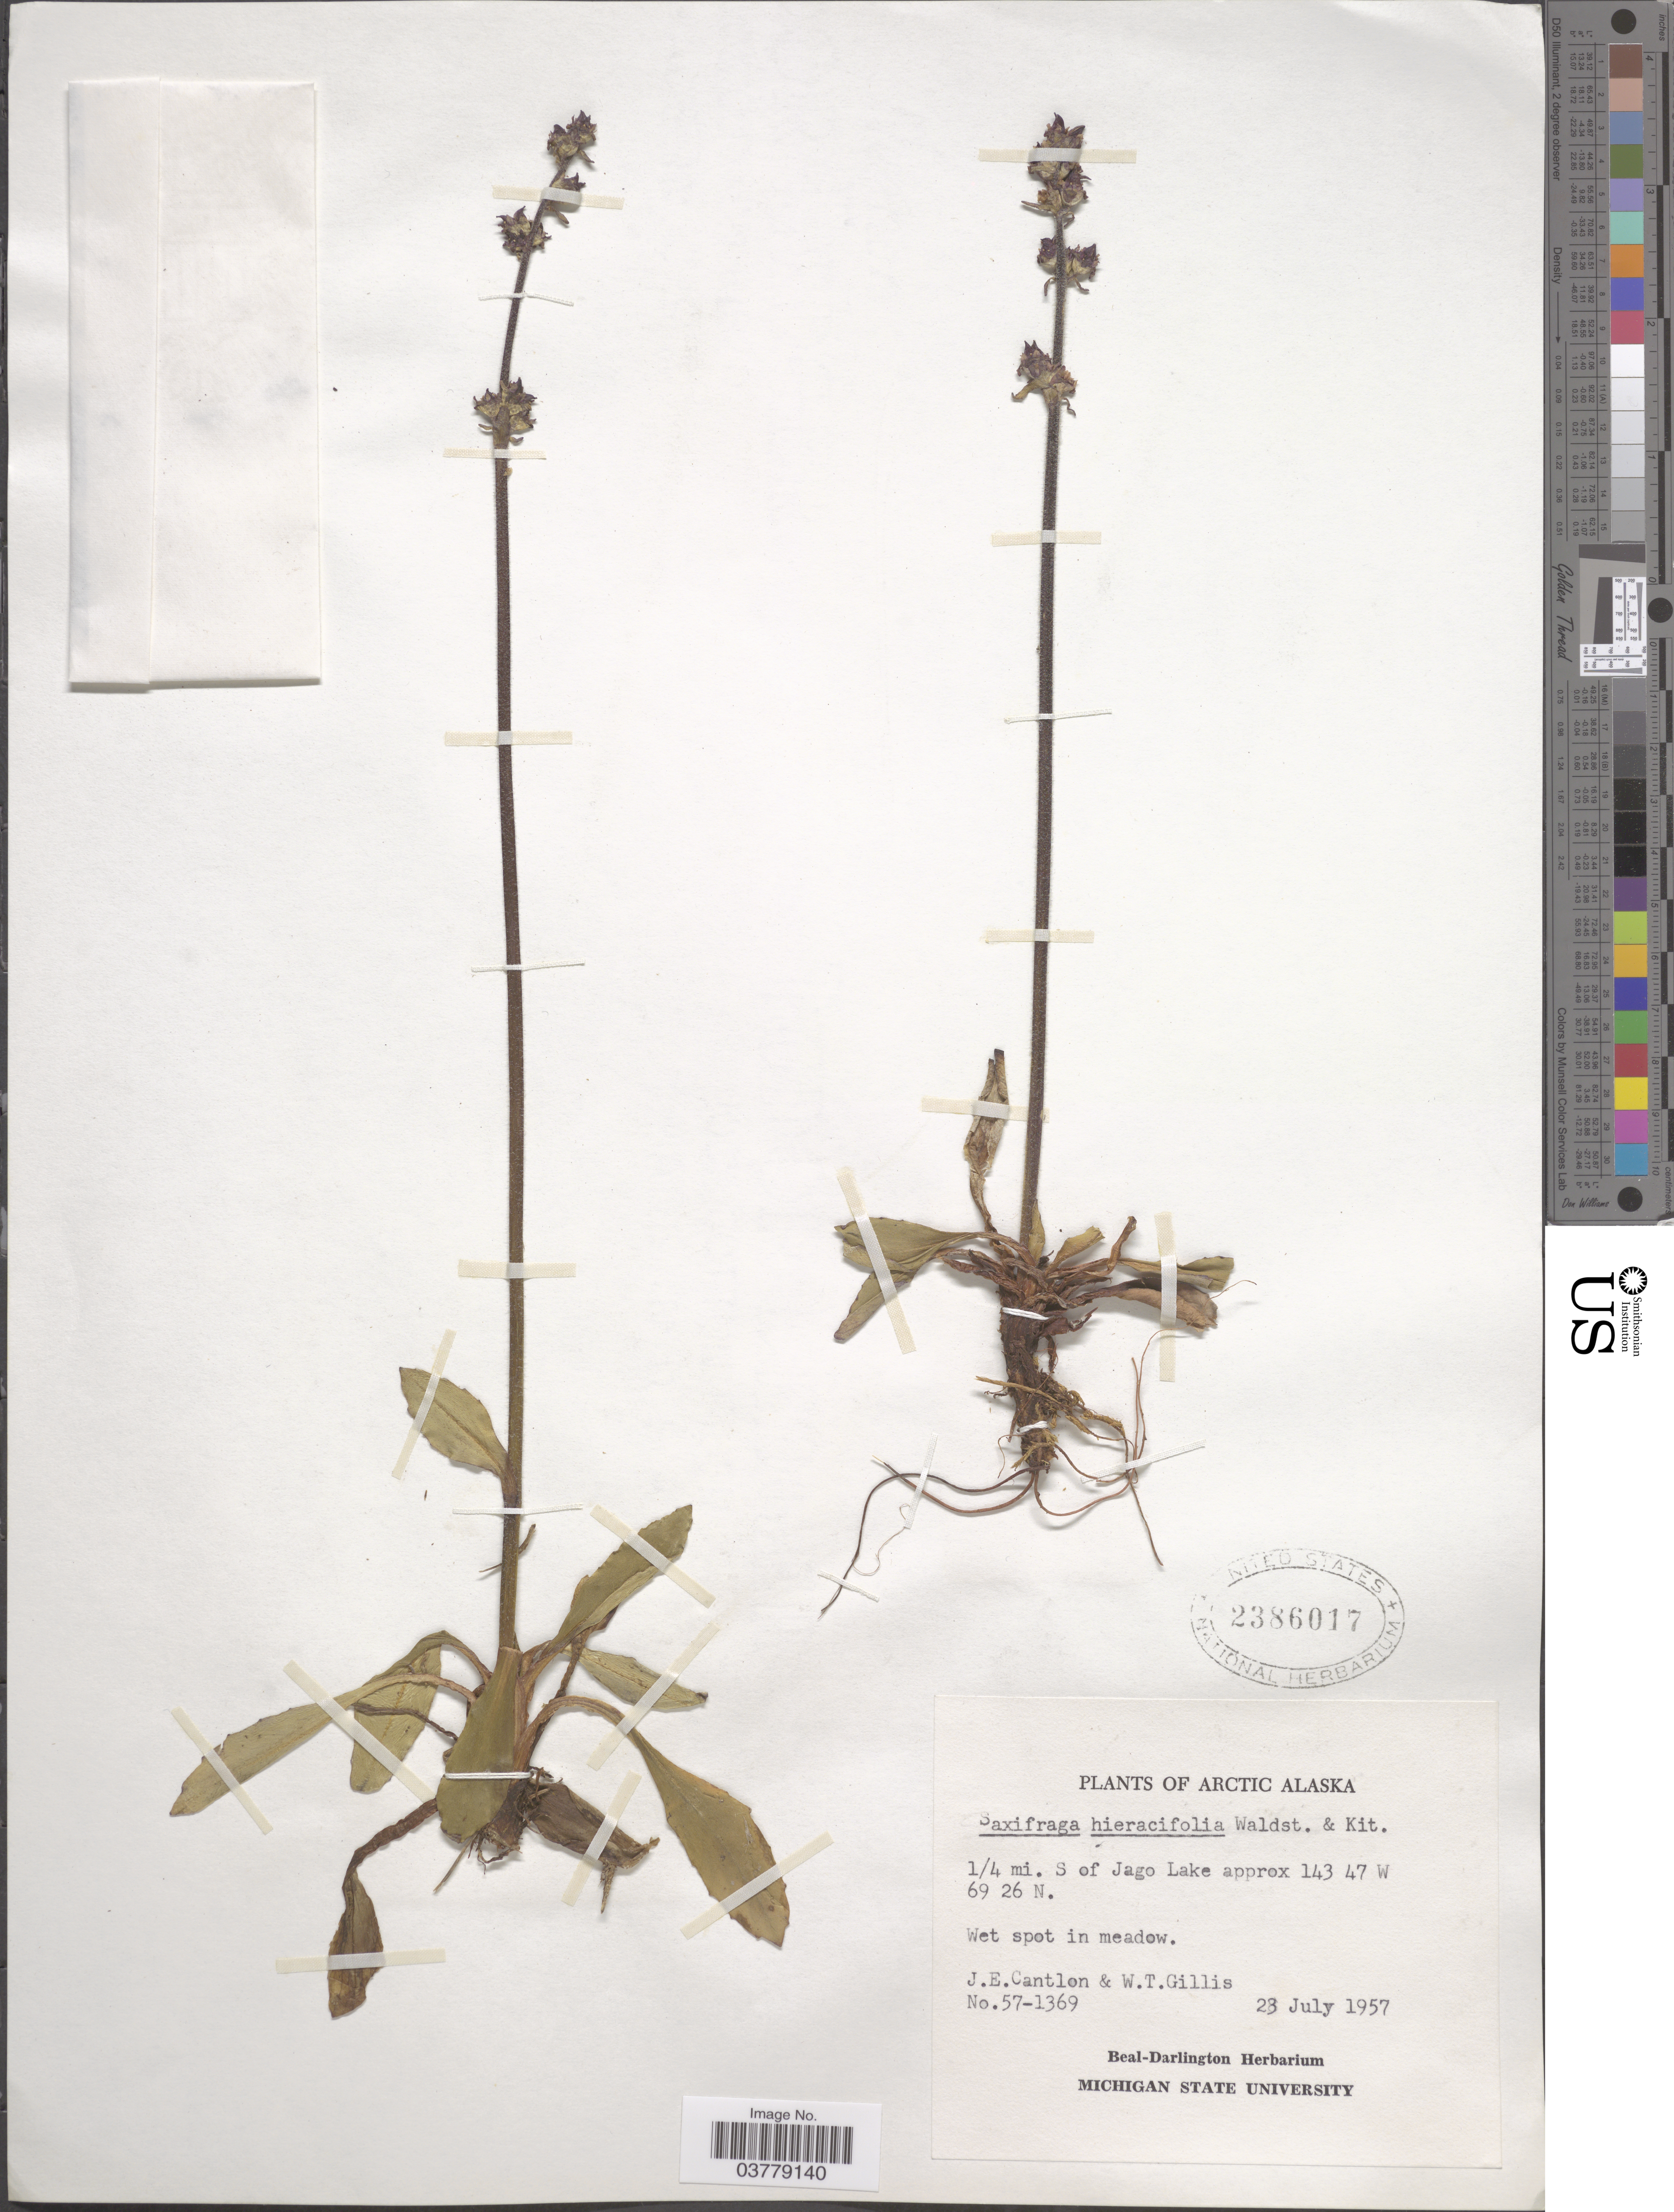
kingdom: Plantae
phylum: Tracheophyta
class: Magnoliopsida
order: Saxifragales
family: Saxifragaceae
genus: Micranthes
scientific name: Micranthes hieraciifolia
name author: (Waldst. & Kit. ex Willd.) Haw.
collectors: J. Cantlon & W. T. Gillis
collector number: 57-1369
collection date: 1957-07-23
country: United States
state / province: Alaska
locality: Arctic Alaska. 1/4 mi. S of Jago Lake.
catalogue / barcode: US 2386017